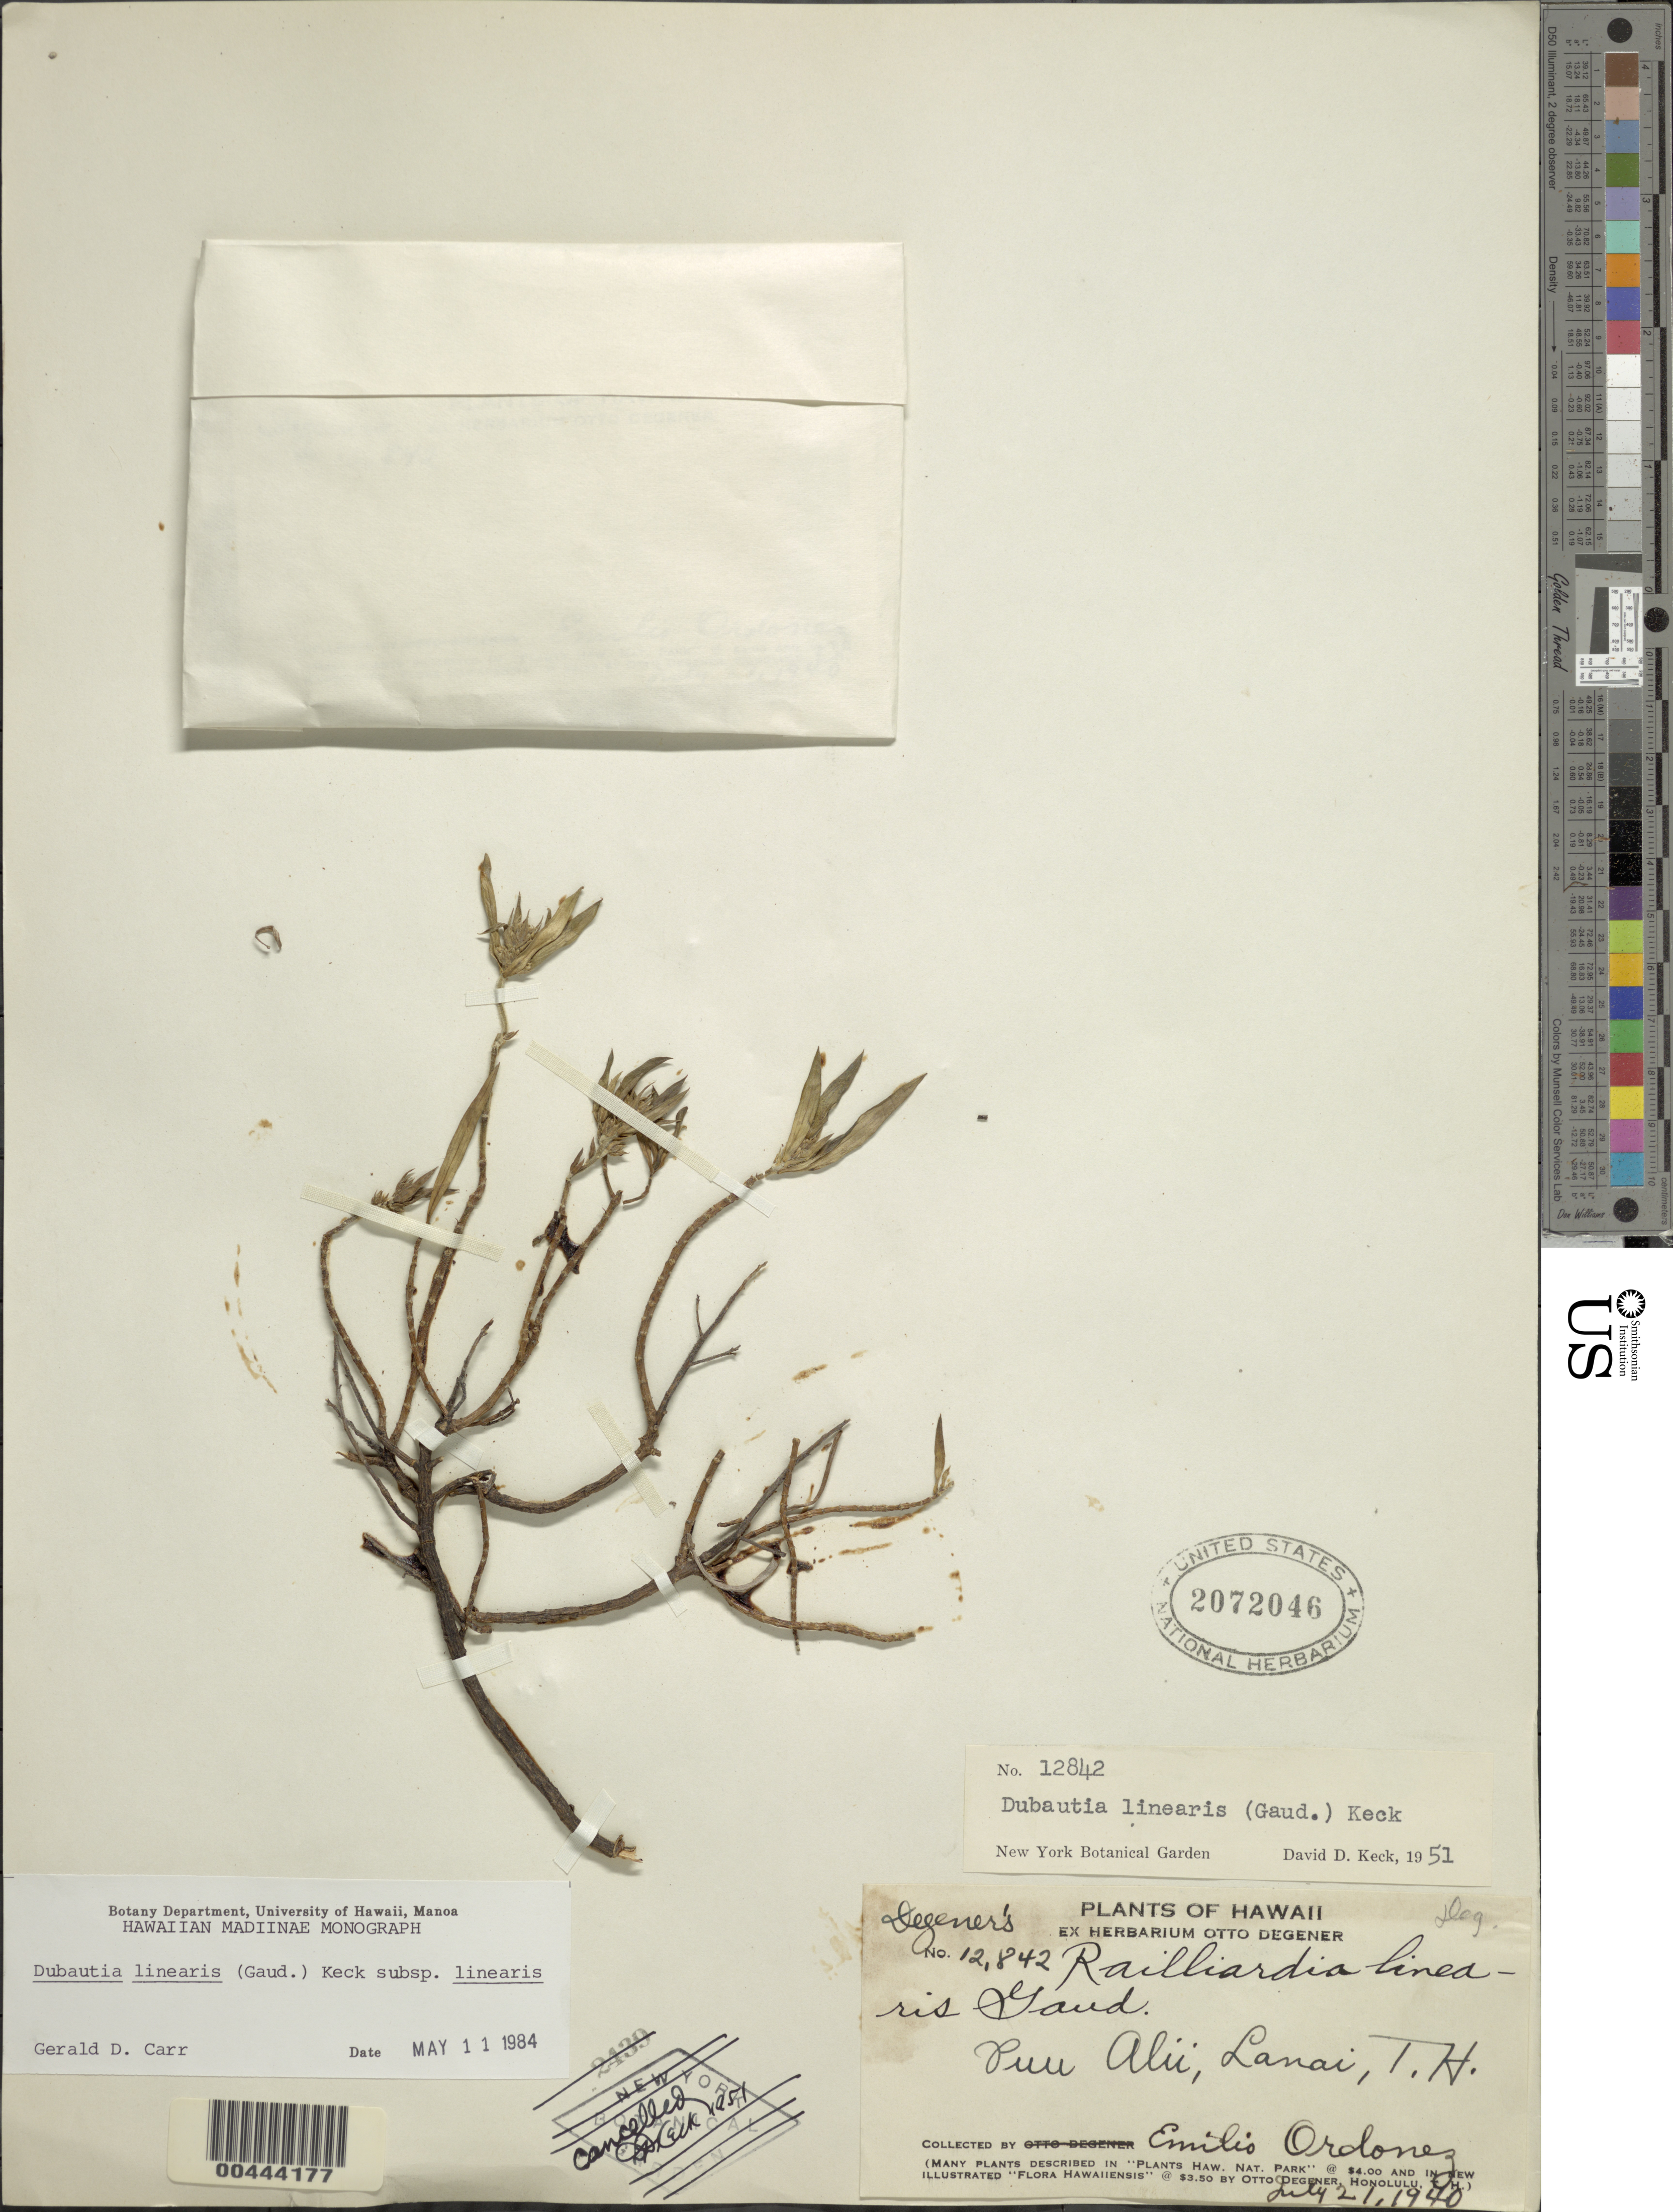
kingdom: Plantae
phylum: Tracheophyta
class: Magnoliopsida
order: Asterales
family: Asteraceae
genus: Dubautia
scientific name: Dubautia linearis subsp. linearis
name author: (Gaudich.) D.D. Keck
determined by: Carr, G. D.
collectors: E. Ordonez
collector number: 12842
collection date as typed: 21 Jul 1940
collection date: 1940-07-21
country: United States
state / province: Hawaii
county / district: Maui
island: Lana'i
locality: Puu Alii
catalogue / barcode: US 2072046